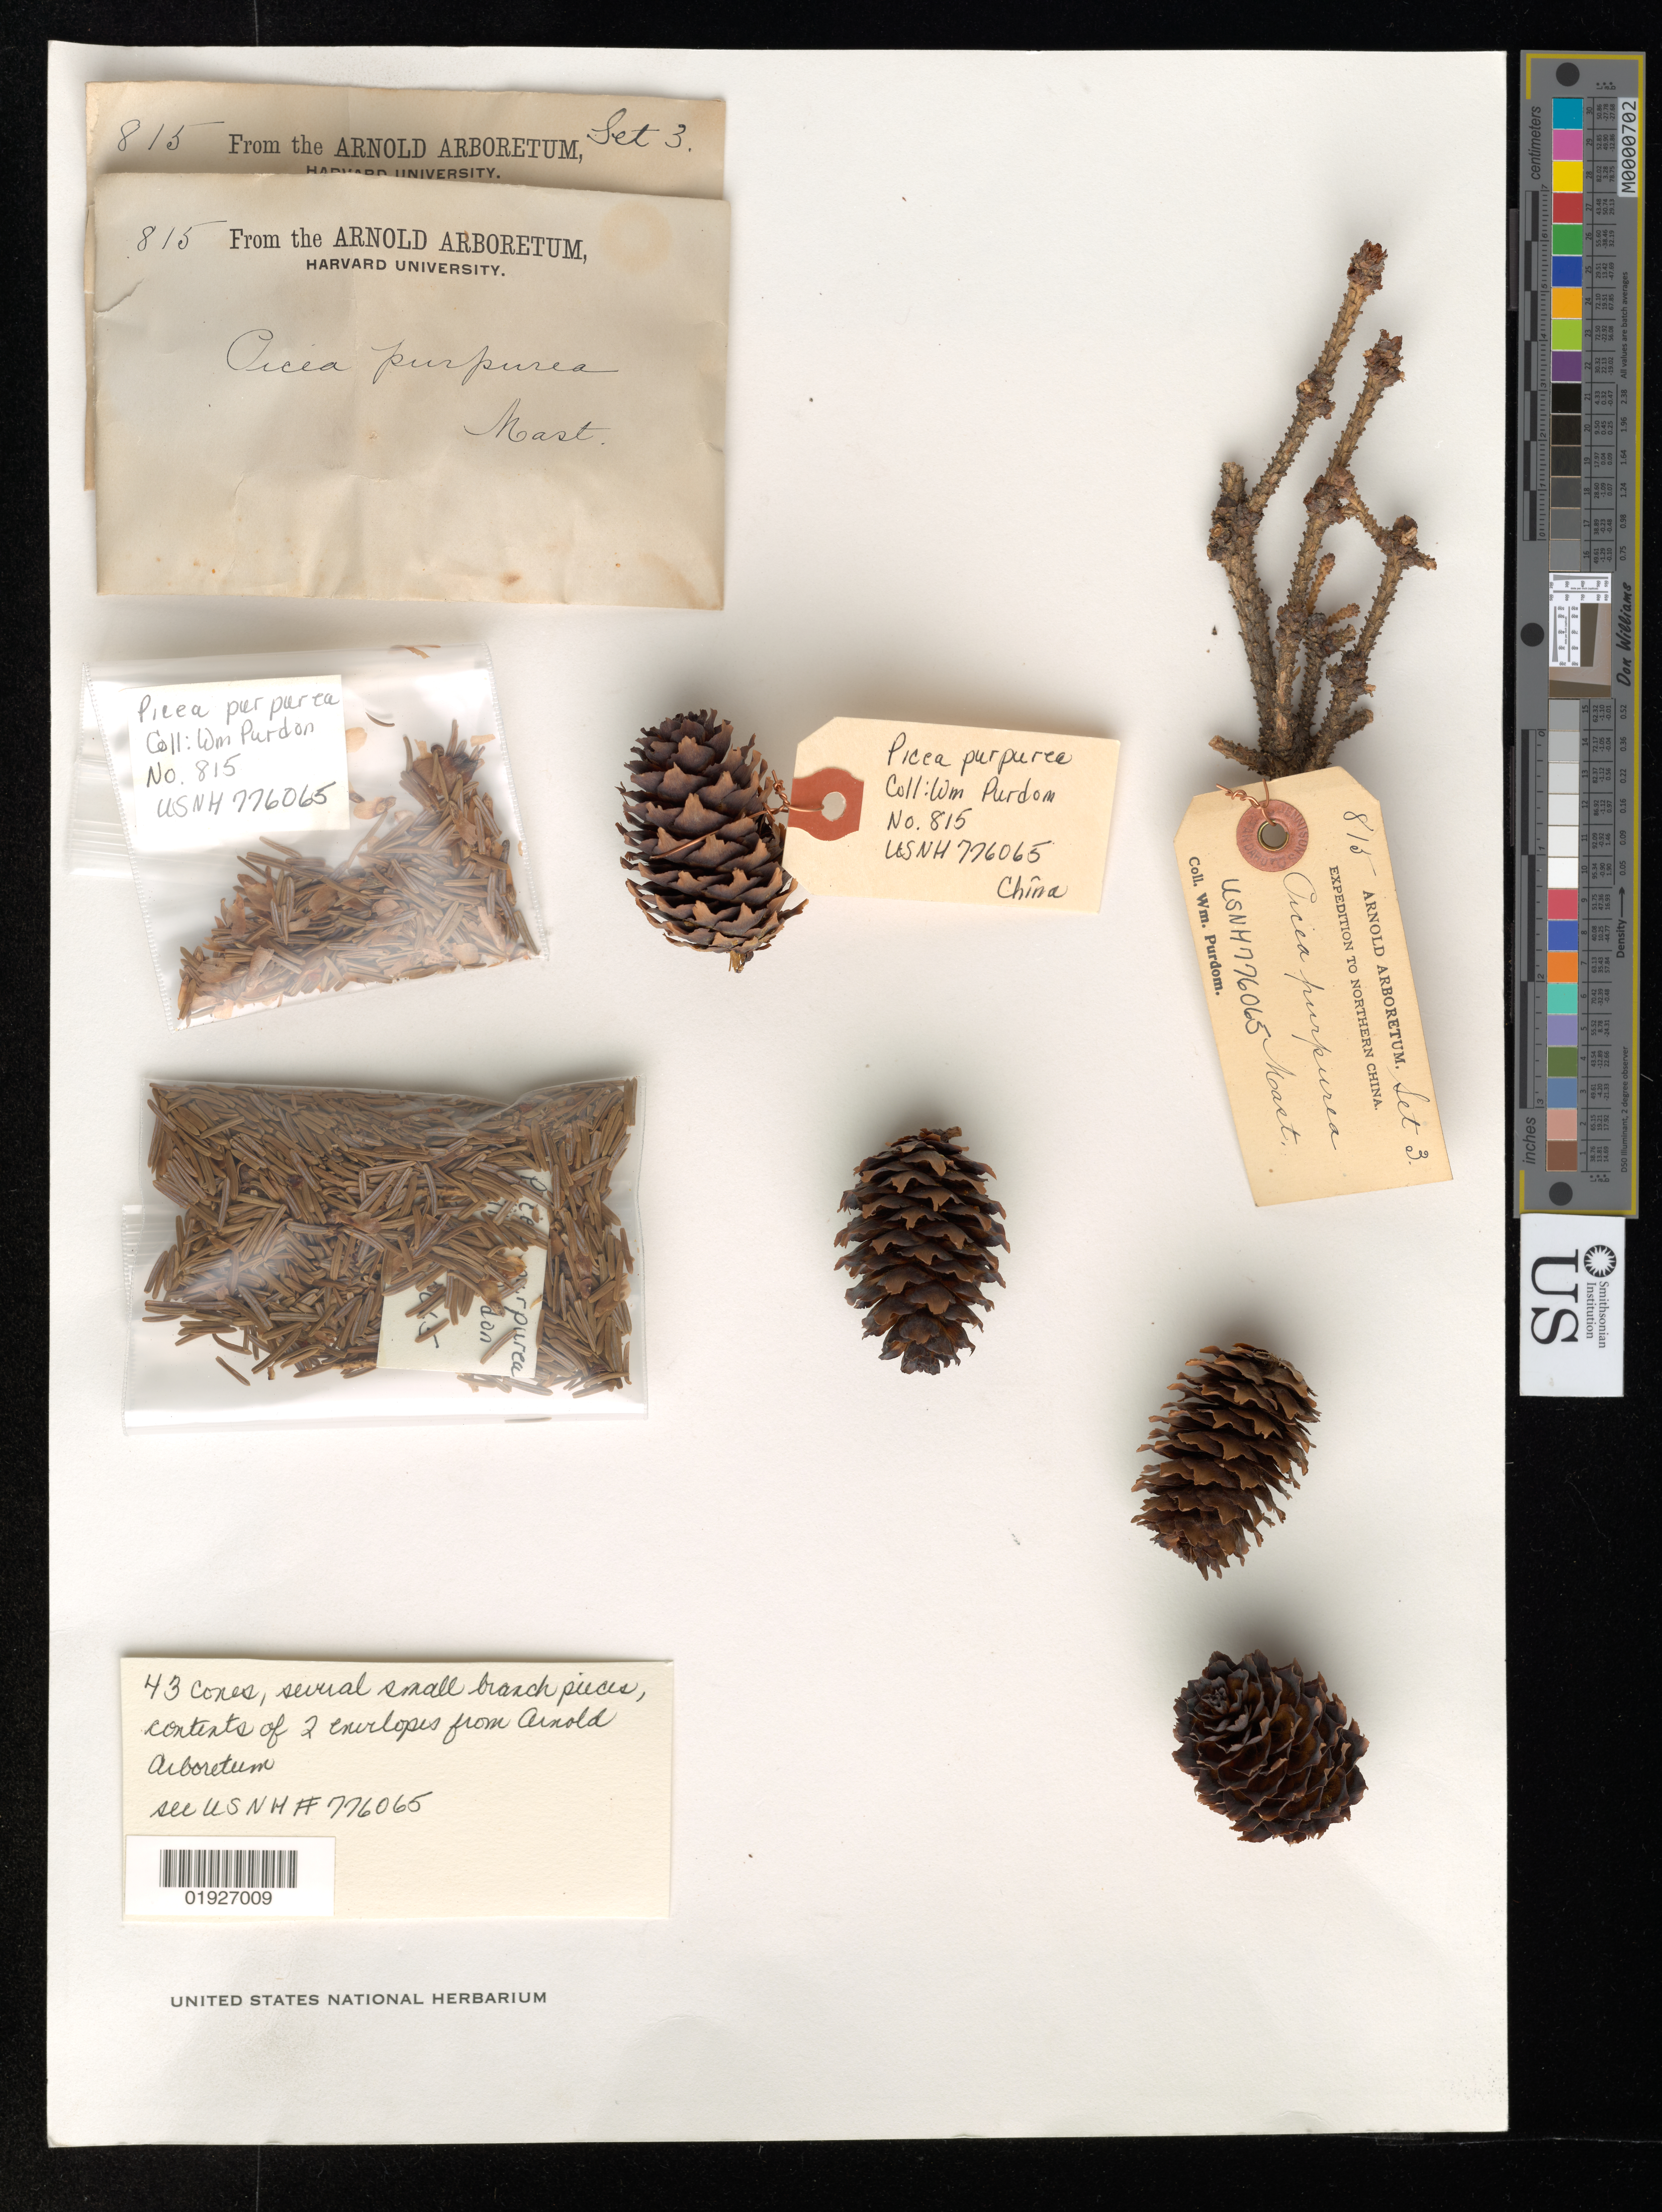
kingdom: Plantae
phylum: Tracheophyta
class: Pinopsida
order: Pinales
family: Pinaceae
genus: Picea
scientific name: Picea purpurea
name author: Mast.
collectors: W. Purdom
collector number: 815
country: China